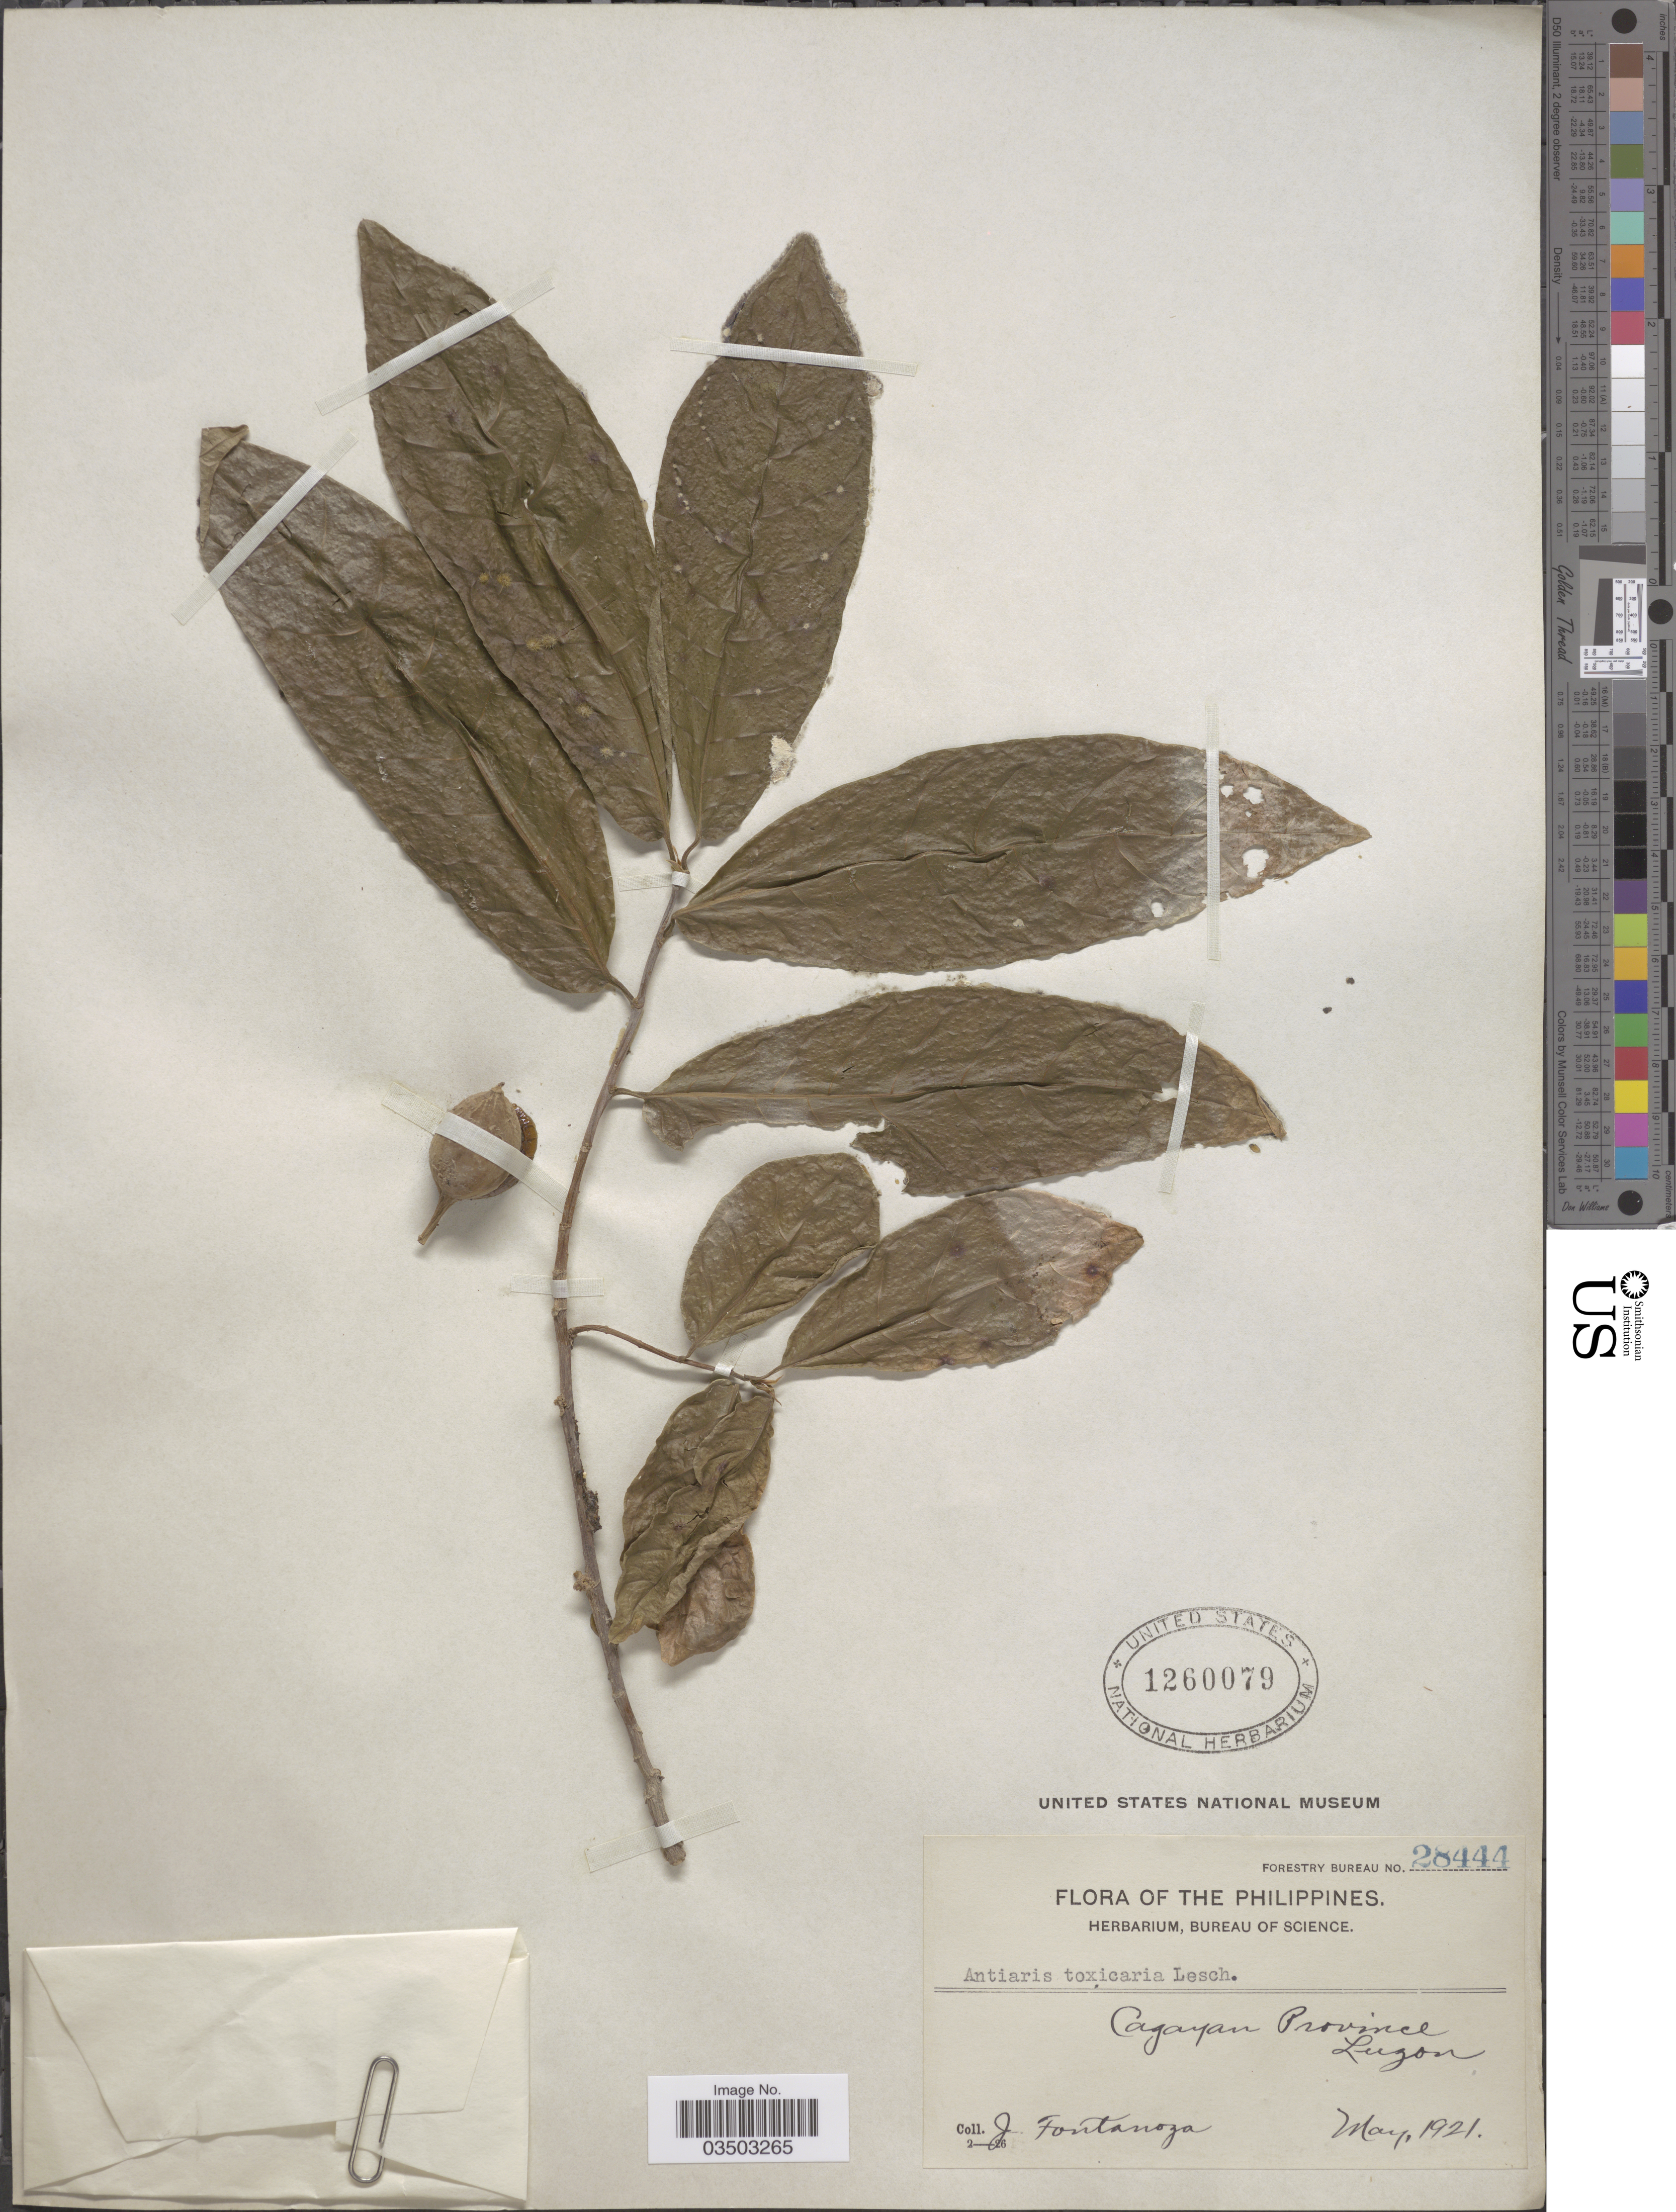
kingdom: Plantae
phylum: Tracheophyta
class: Magnoliopsida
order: Rosales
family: Moraceae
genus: Antiaris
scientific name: Antiaris toxicaria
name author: Lesch.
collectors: J. Fontanoza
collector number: Forestry Bureau 28444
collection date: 1921-05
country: Philippines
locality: Cagayan Province Luzon.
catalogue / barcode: US 1260079